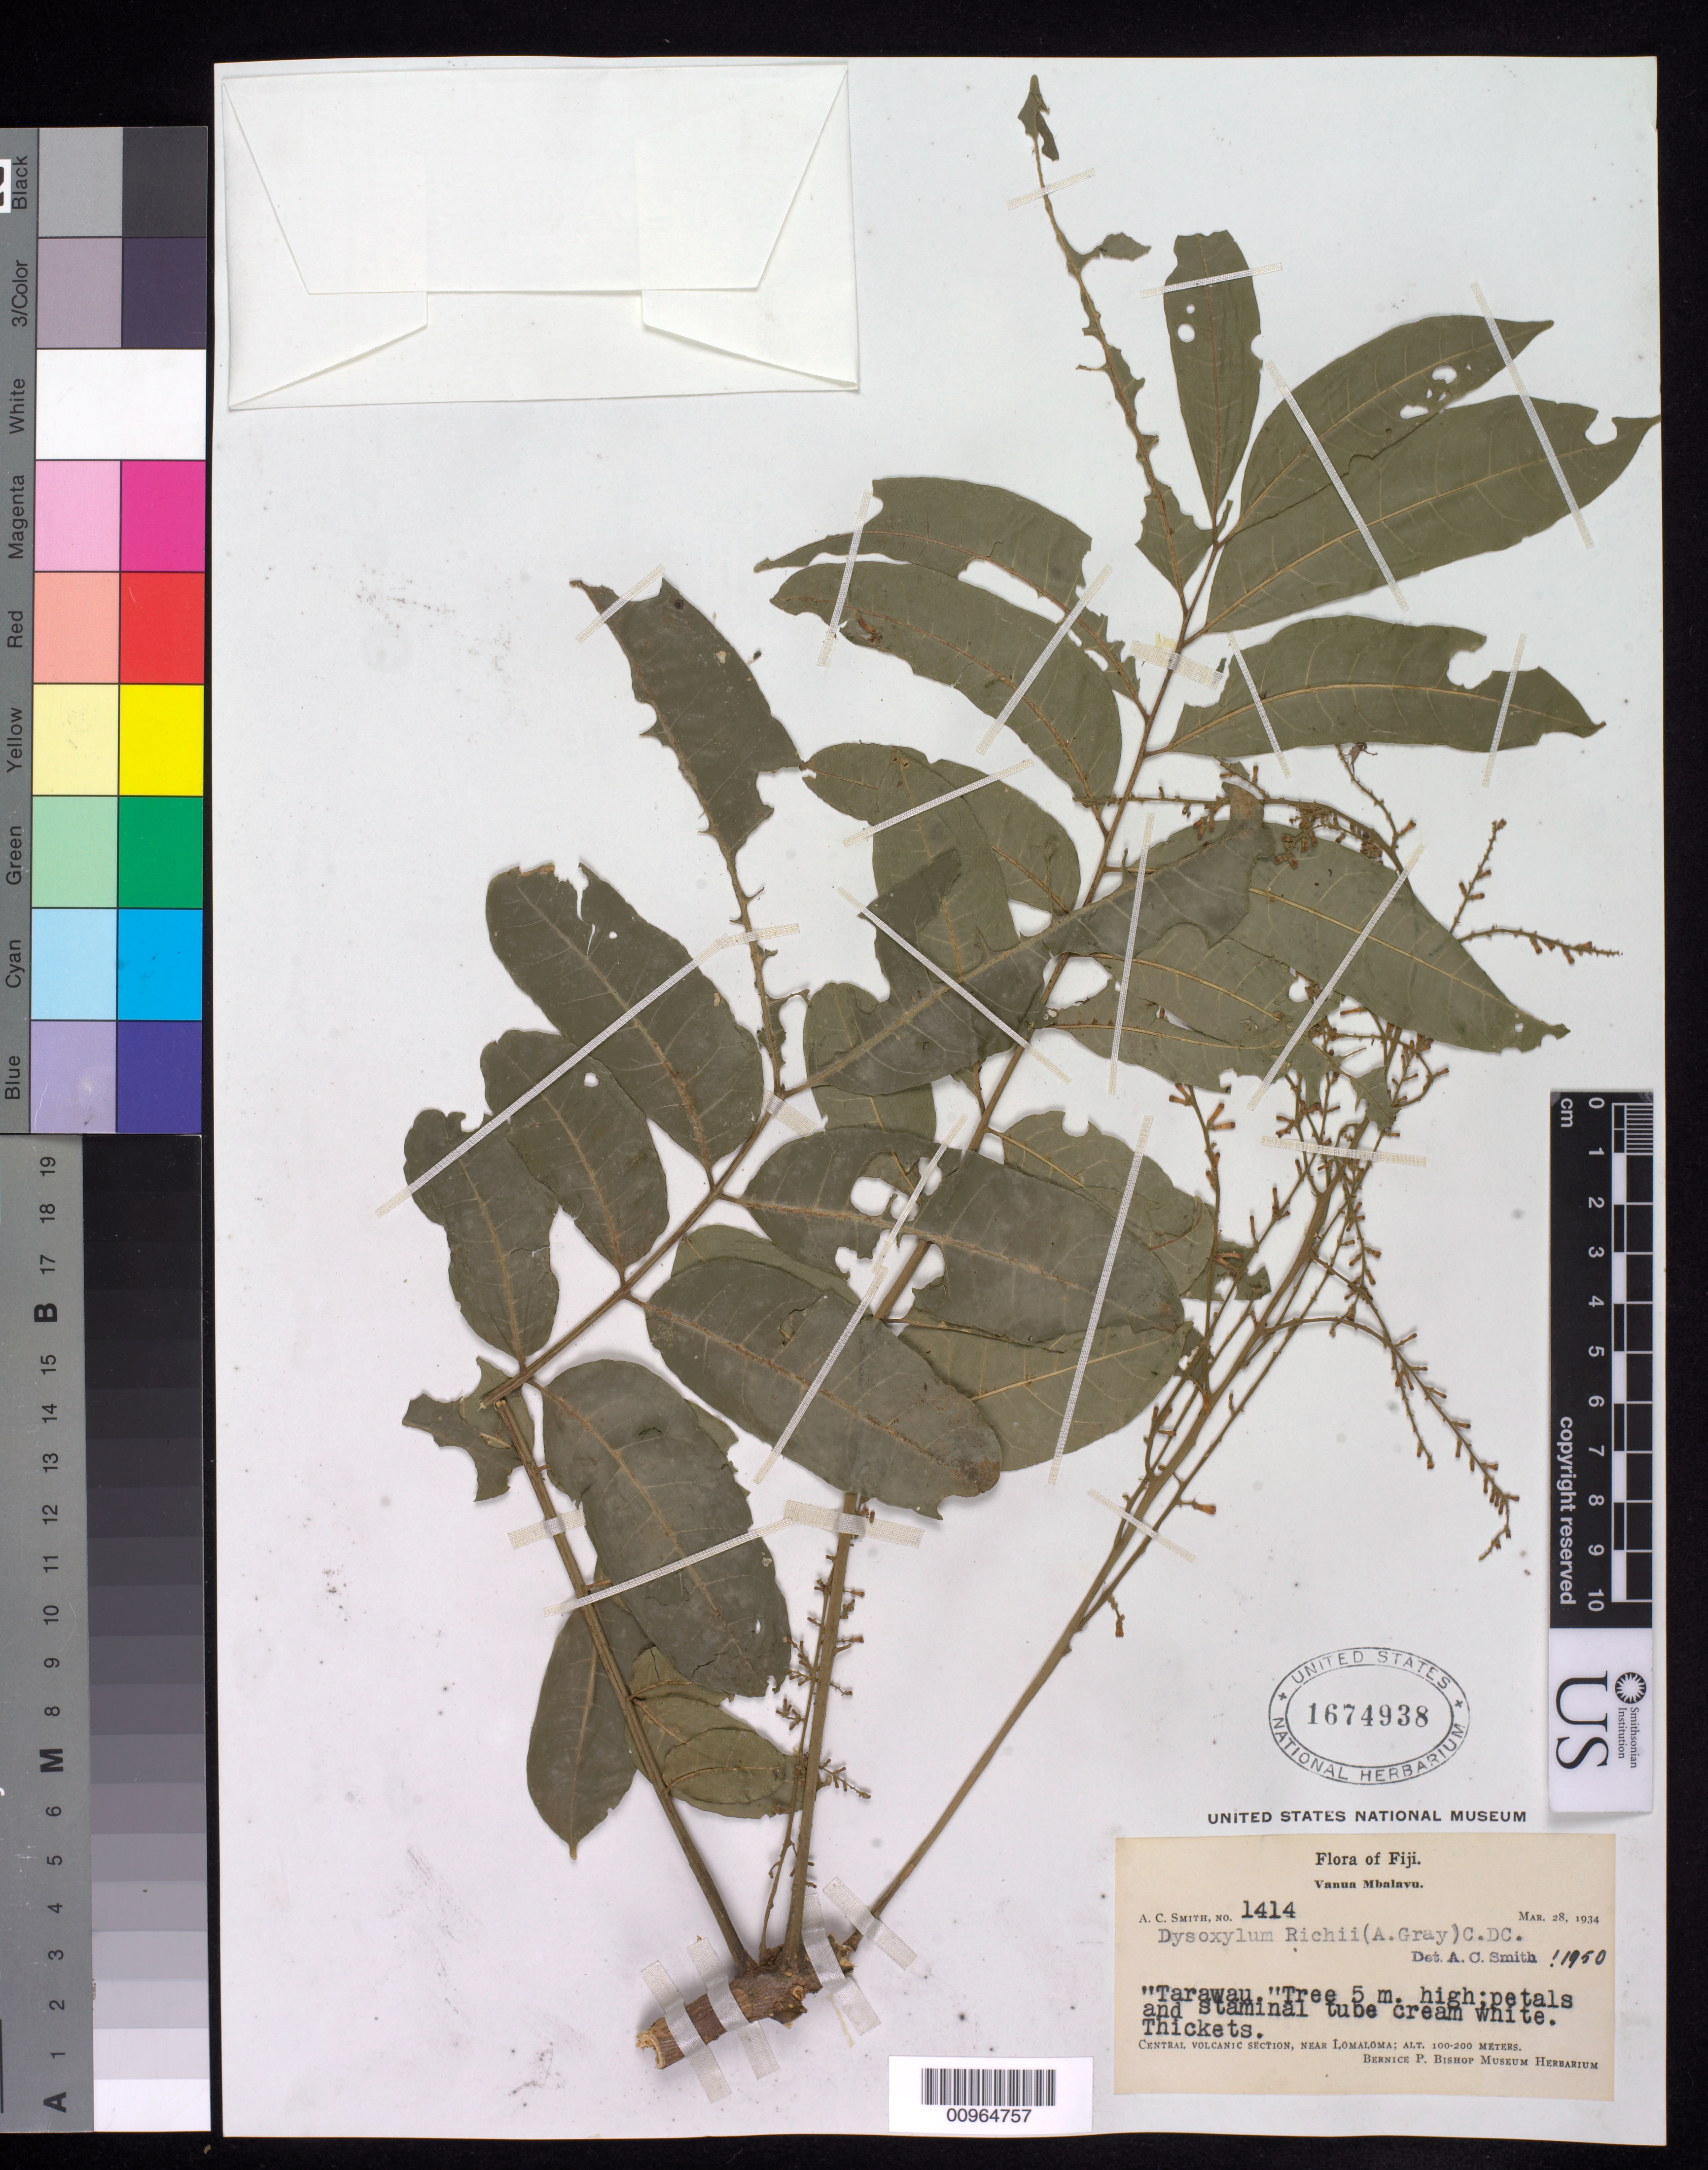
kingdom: Plantae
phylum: Tracheophyta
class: Magnoliopsida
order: Sapindales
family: Meliaceae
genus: Didymocheton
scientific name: Didymocheton alliaceus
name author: (G. Forst.) Mabb.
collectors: C. A. Smith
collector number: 1414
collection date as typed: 28 Mar 1934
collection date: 1934-03-28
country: Fiji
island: Vanua Balavu [Mbalavu]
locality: Vanua Mbalavu; Central volcanic section; near Lomaloma; thickets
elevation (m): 100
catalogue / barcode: US 1674938